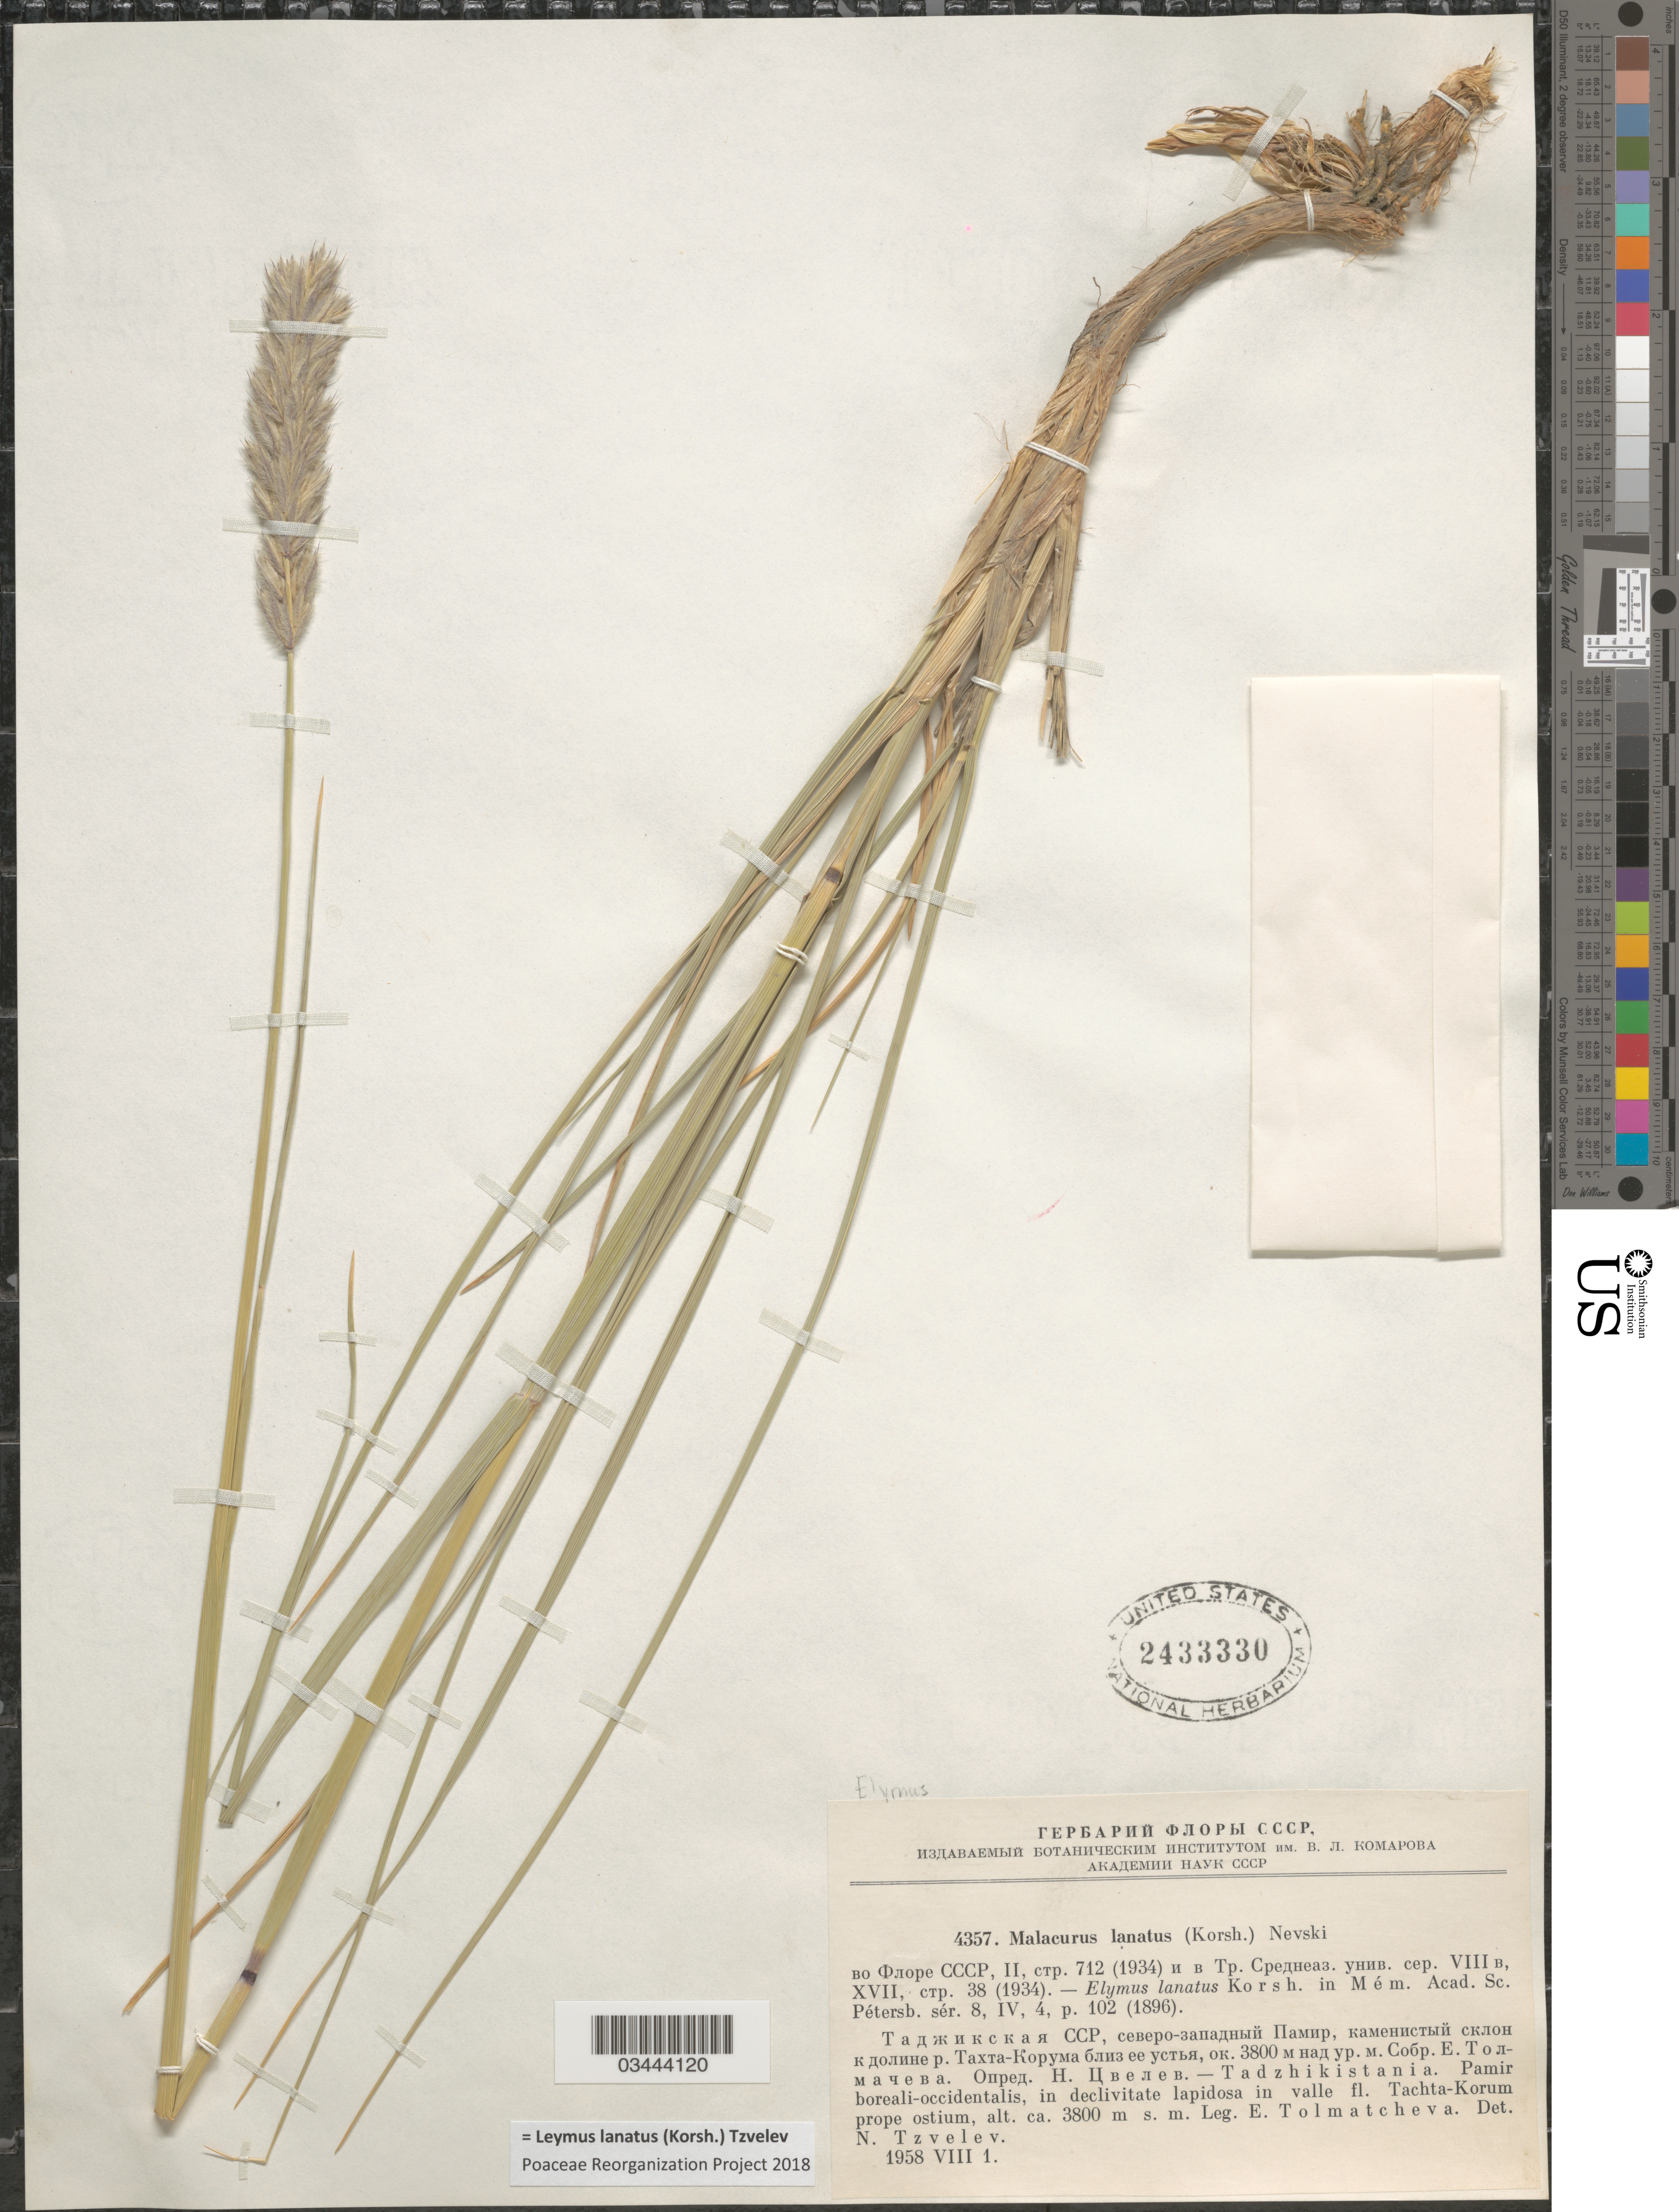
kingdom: Plantae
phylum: Tracheophyta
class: Liliopsida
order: Poales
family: Poaceae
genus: Leymus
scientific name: Leymus lanatus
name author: (Korsh.) Tzvelev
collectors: E. Tolmatcheva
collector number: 4357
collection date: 1958-08-01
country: Tajikistan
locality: Tadzhikistania. Pamir boreali-occidentalis, in declivitate lapidosa in valle fl. Tachta-Korum prope ostium.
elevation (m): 3800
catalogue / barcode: US 2433330